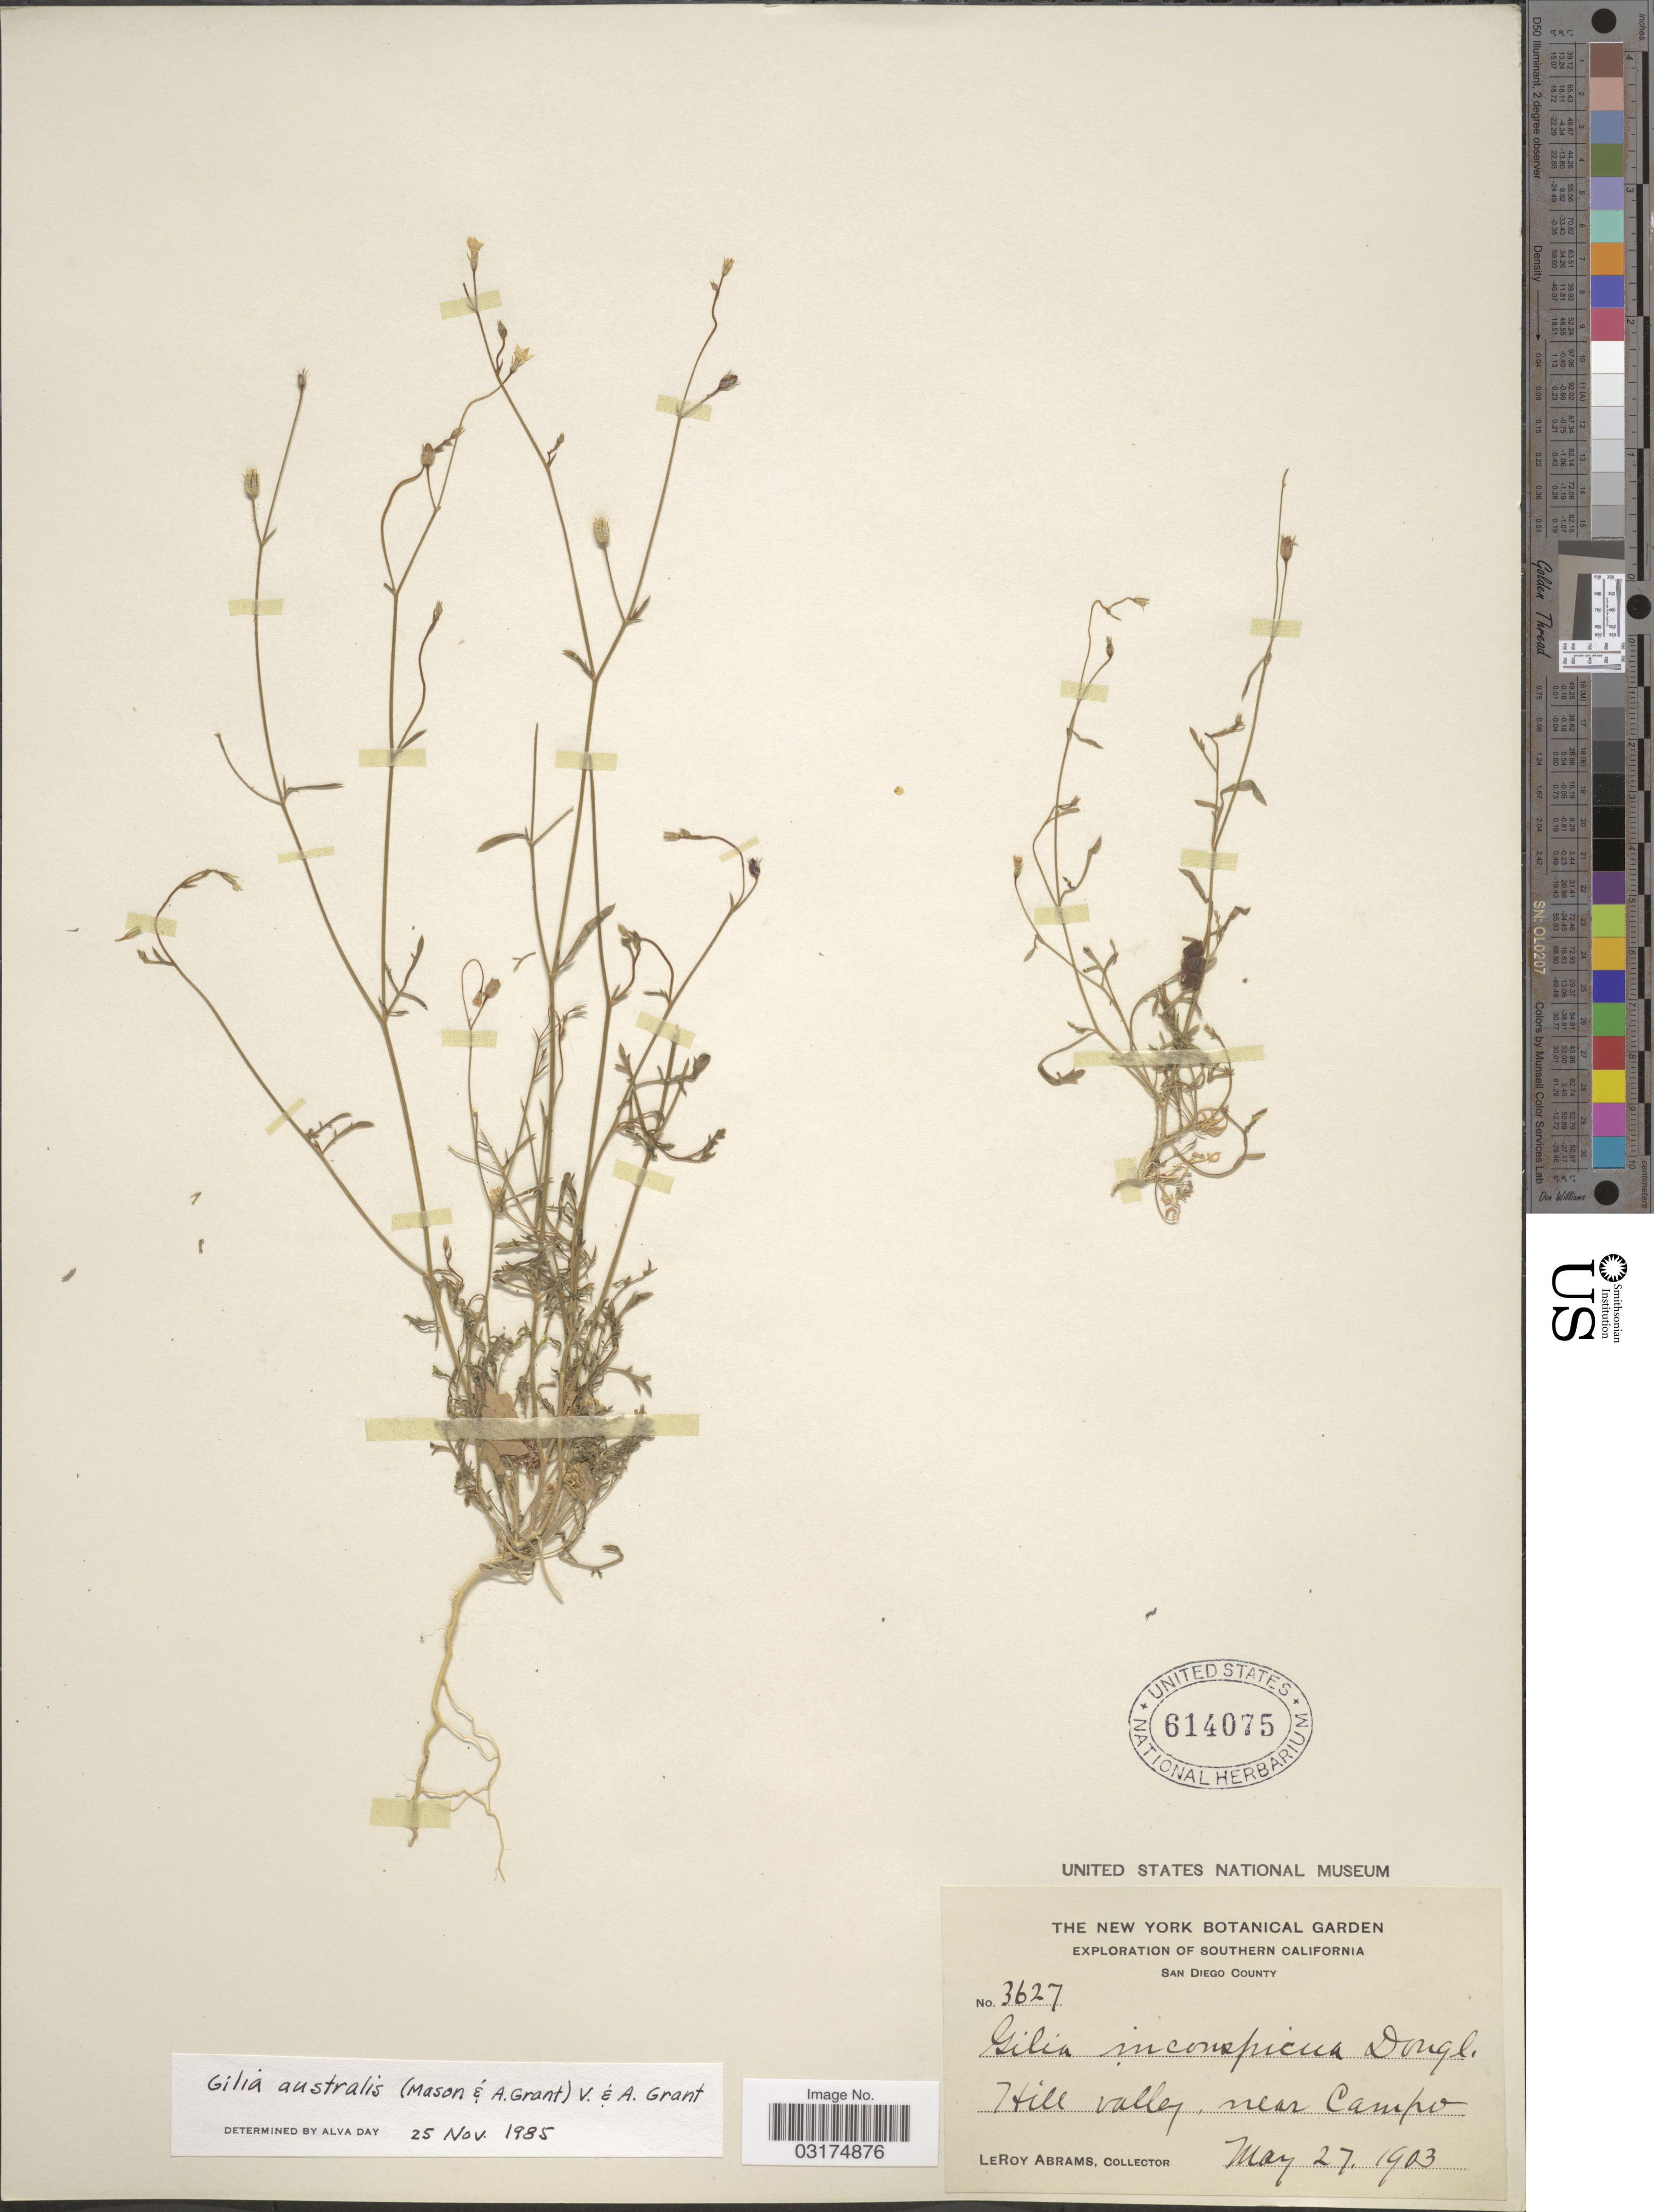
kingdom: Plantae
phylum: Tracheophyta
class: Magnoliopsida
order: Ericales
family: Polemoniaceae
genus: Saltugilia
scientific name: Saltugilia australis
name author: (H. Mason & A.D. Grant) L.A. Johnson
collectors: L. Abrams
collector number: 3627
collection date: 1903-05-27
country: United States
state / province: California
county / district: San Diego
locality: Southern California. San Diego County. Hill valley, near Campo.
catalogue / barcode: US 614075